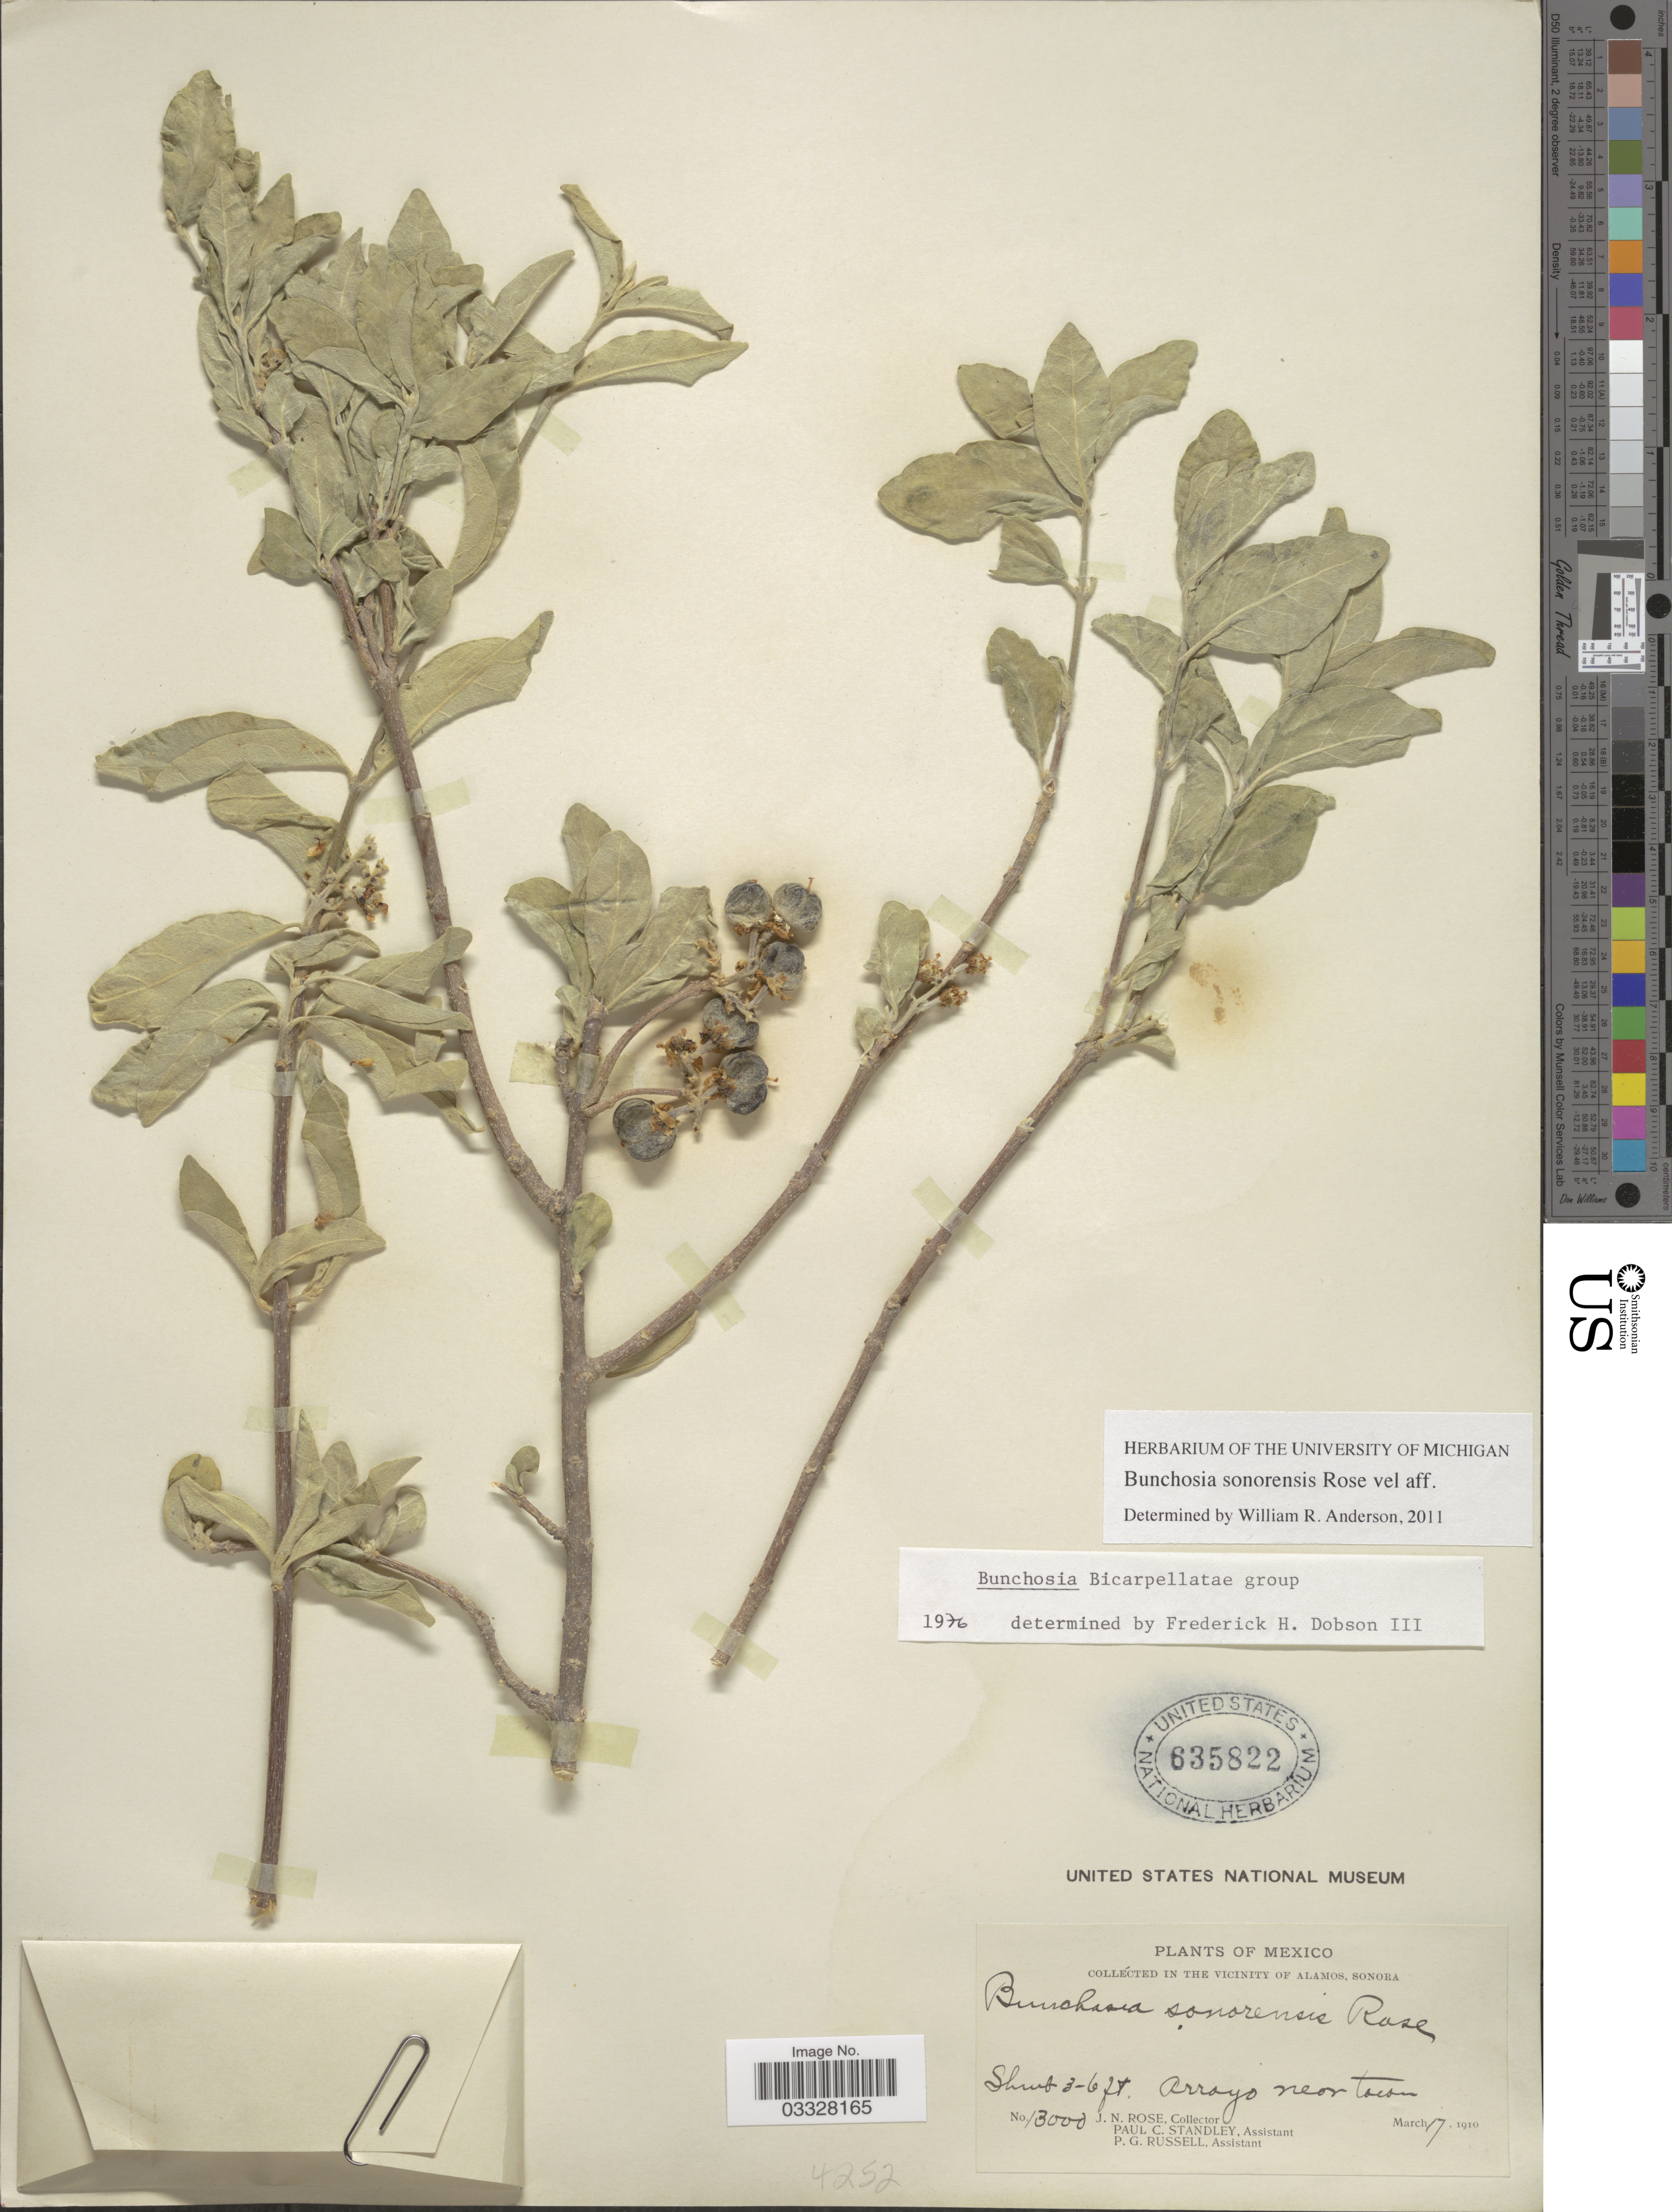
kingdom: Plantae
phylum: Tracheophyta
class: Magnoliopsida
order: Malpighiales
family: Malpighiaceae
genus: Bunchosia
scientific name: Bunchosia sonorensis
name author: Rose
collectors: J. N. Rose, P. C. Standley & P. G. Russell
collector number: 13000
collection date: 1910-03-17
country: Mexico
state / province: Sonora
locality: In the vicinity of Alamos.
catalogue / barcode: US 635822